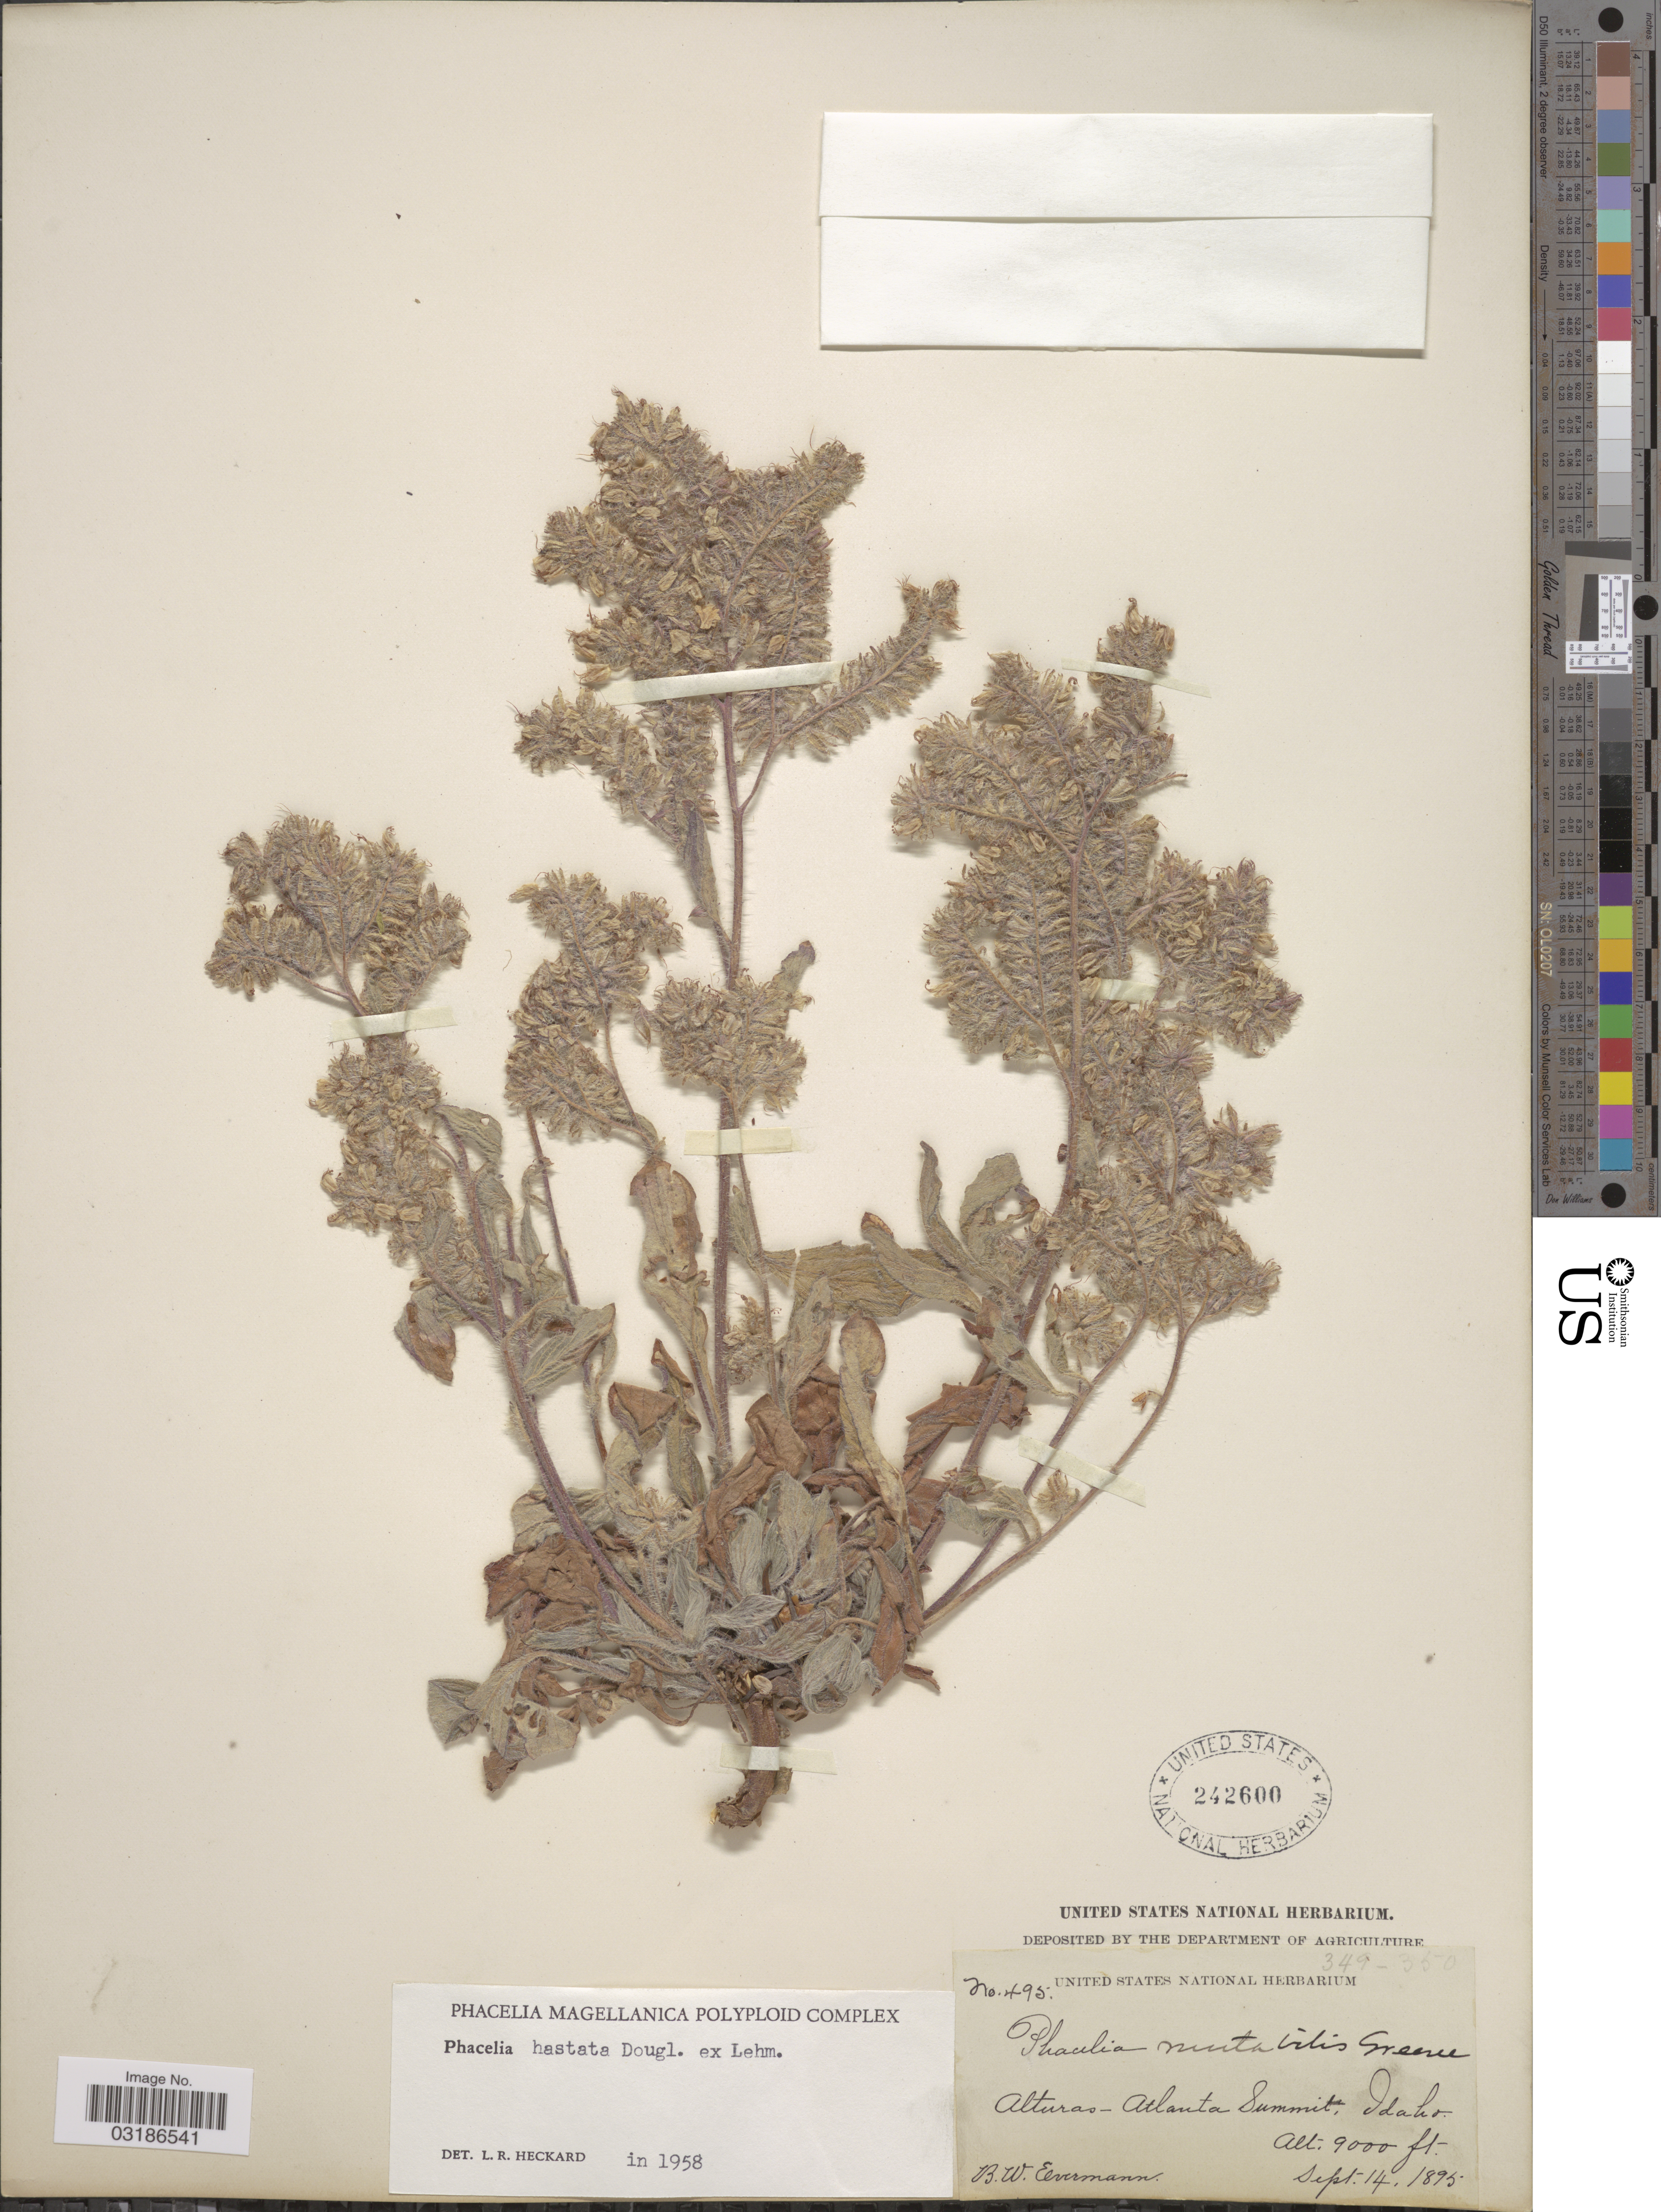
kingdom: Plantae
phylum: Tracheophyta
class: Magnoliopsida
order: Boraginales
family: Hydrophyllaceae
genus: Phacelia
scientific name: Phacelia hastata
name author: Douglas ex Lehm.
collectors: B. W. Evermann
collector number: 495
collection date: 1895-09-14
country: United States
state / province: Idaho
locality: Alturas, Atlanta Summit, Idaho.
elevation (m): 2743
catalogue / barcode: US 242600